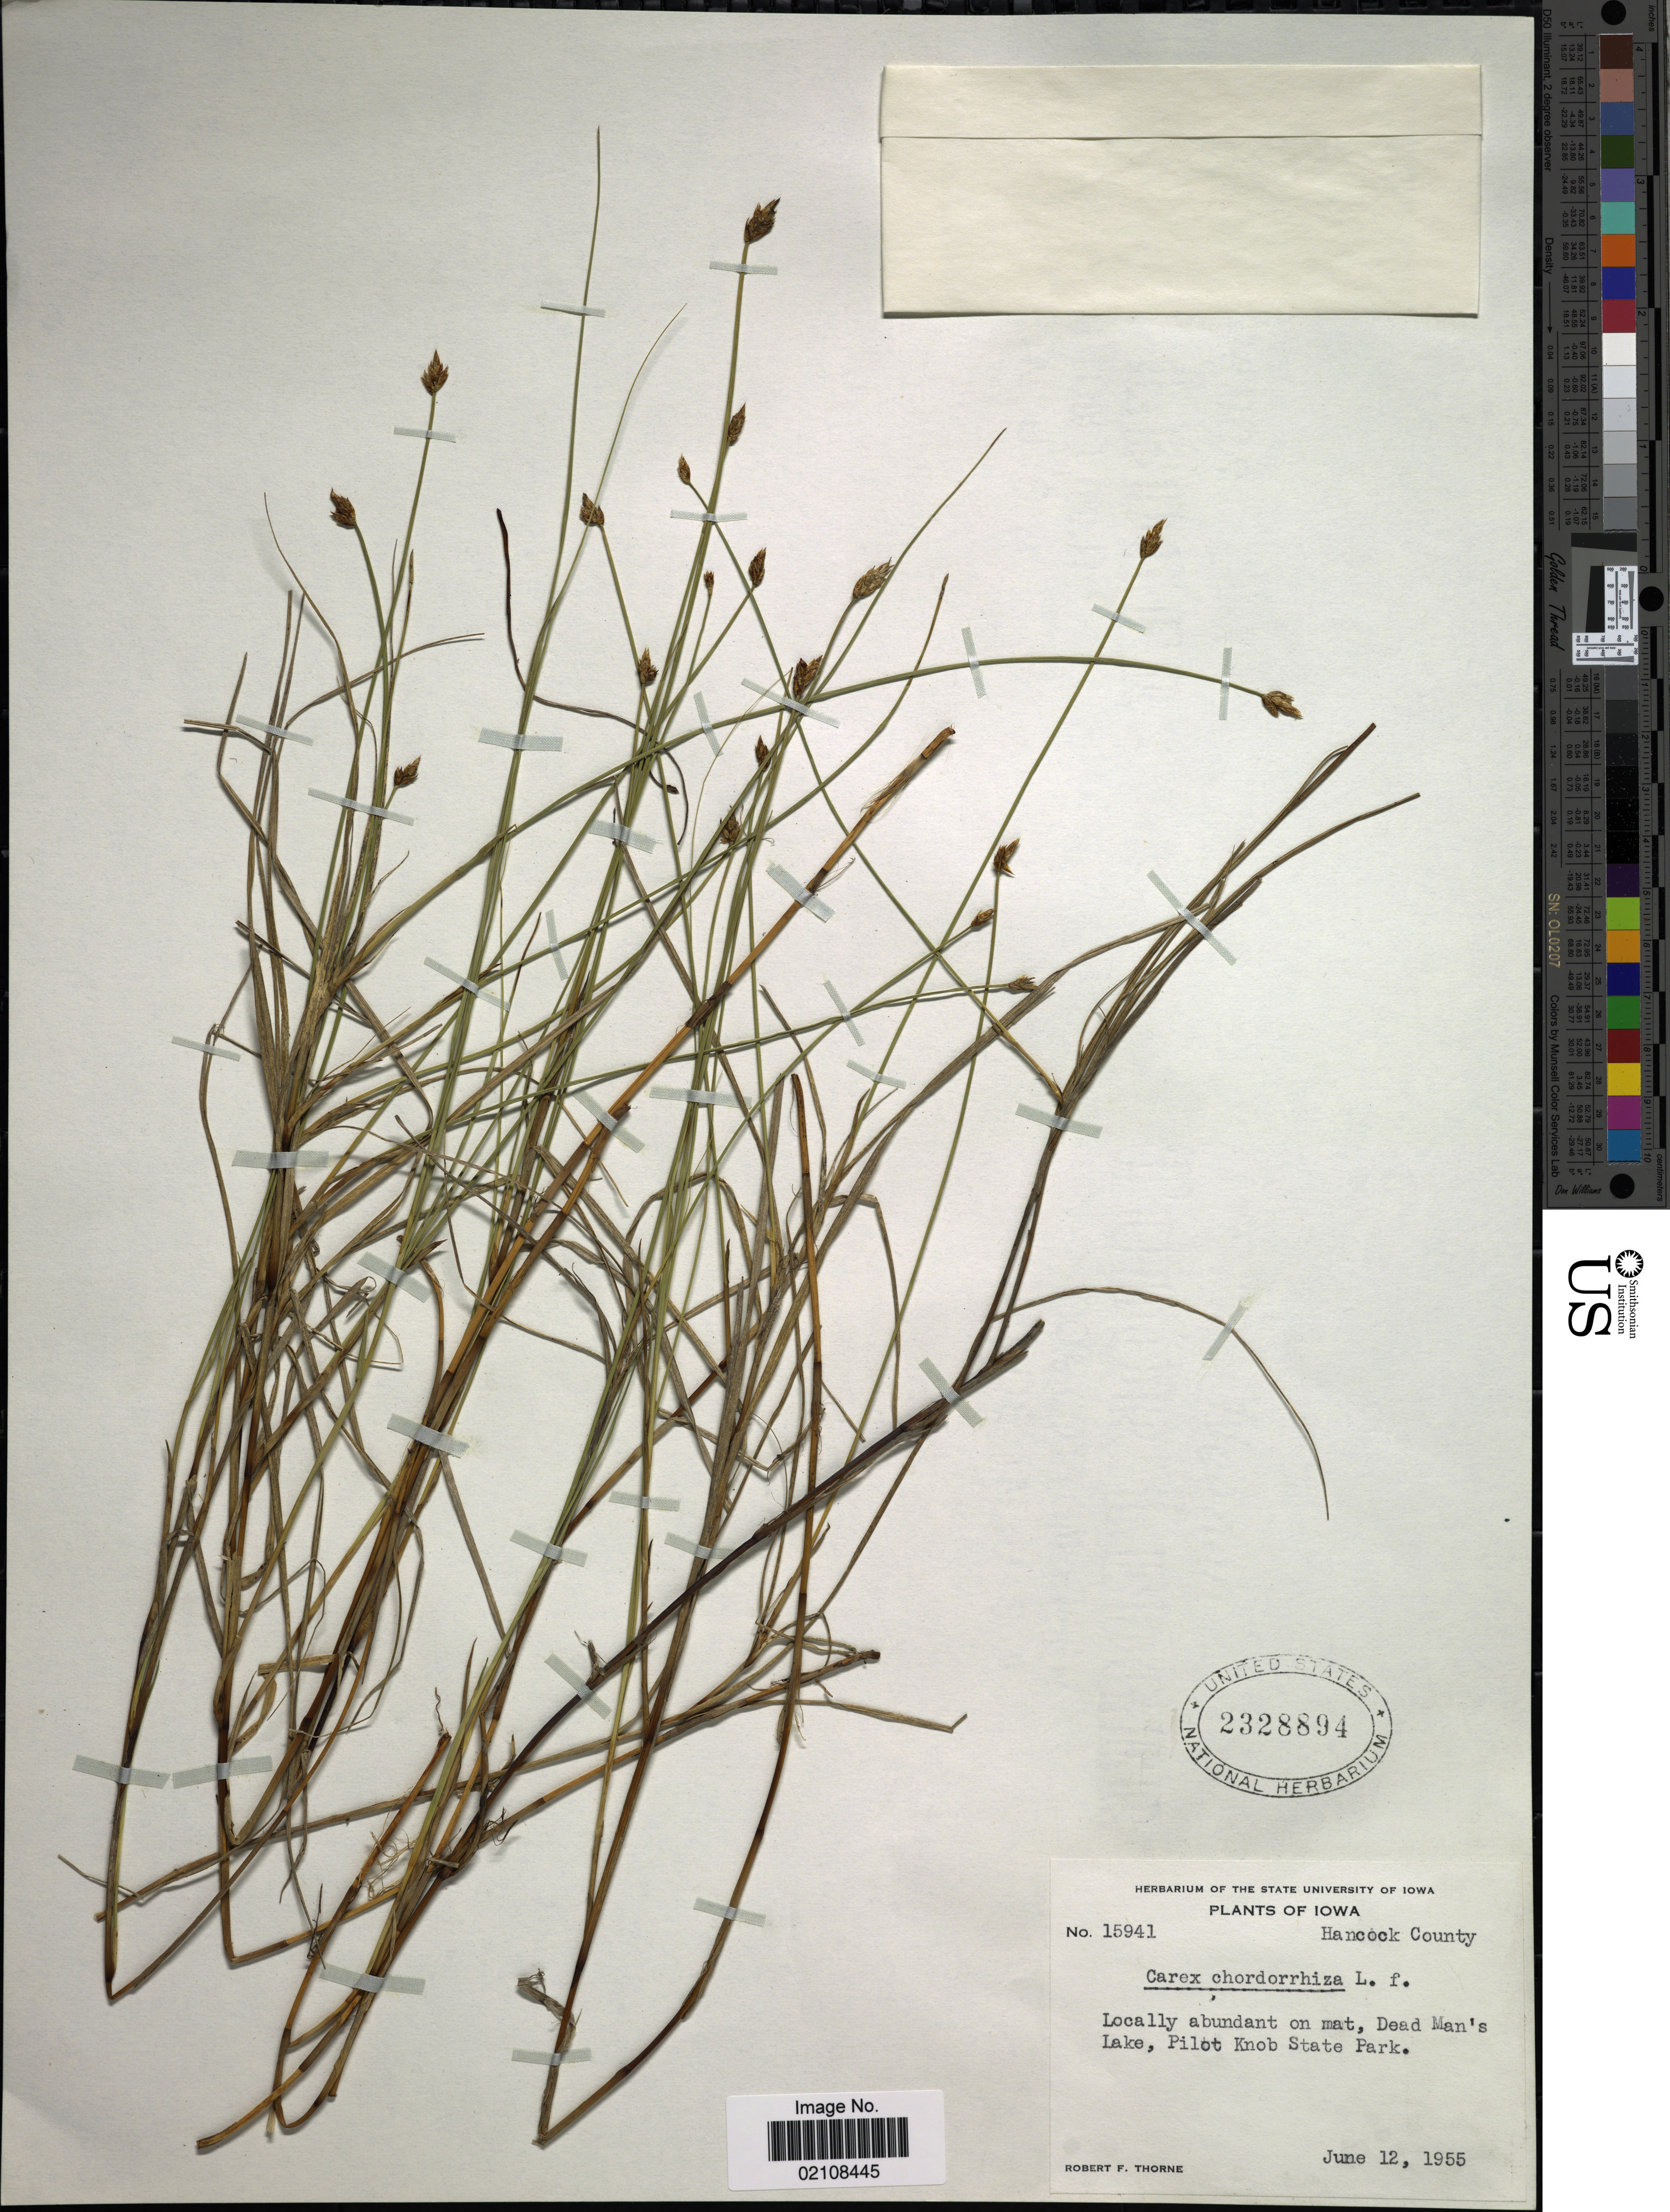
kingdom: Plantae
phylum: Tracheophyta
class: Liliopsida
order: Poales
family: Cyperaceae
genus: Carex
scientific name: Carex chordorrhiza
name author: L. f.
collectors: R. F. Thorne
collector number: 15941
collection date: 1955-06-12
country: United States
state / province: Iowa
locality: Hancock County. Dead Man's Lake, Pilot Knob State Park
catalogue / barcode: US 2328894